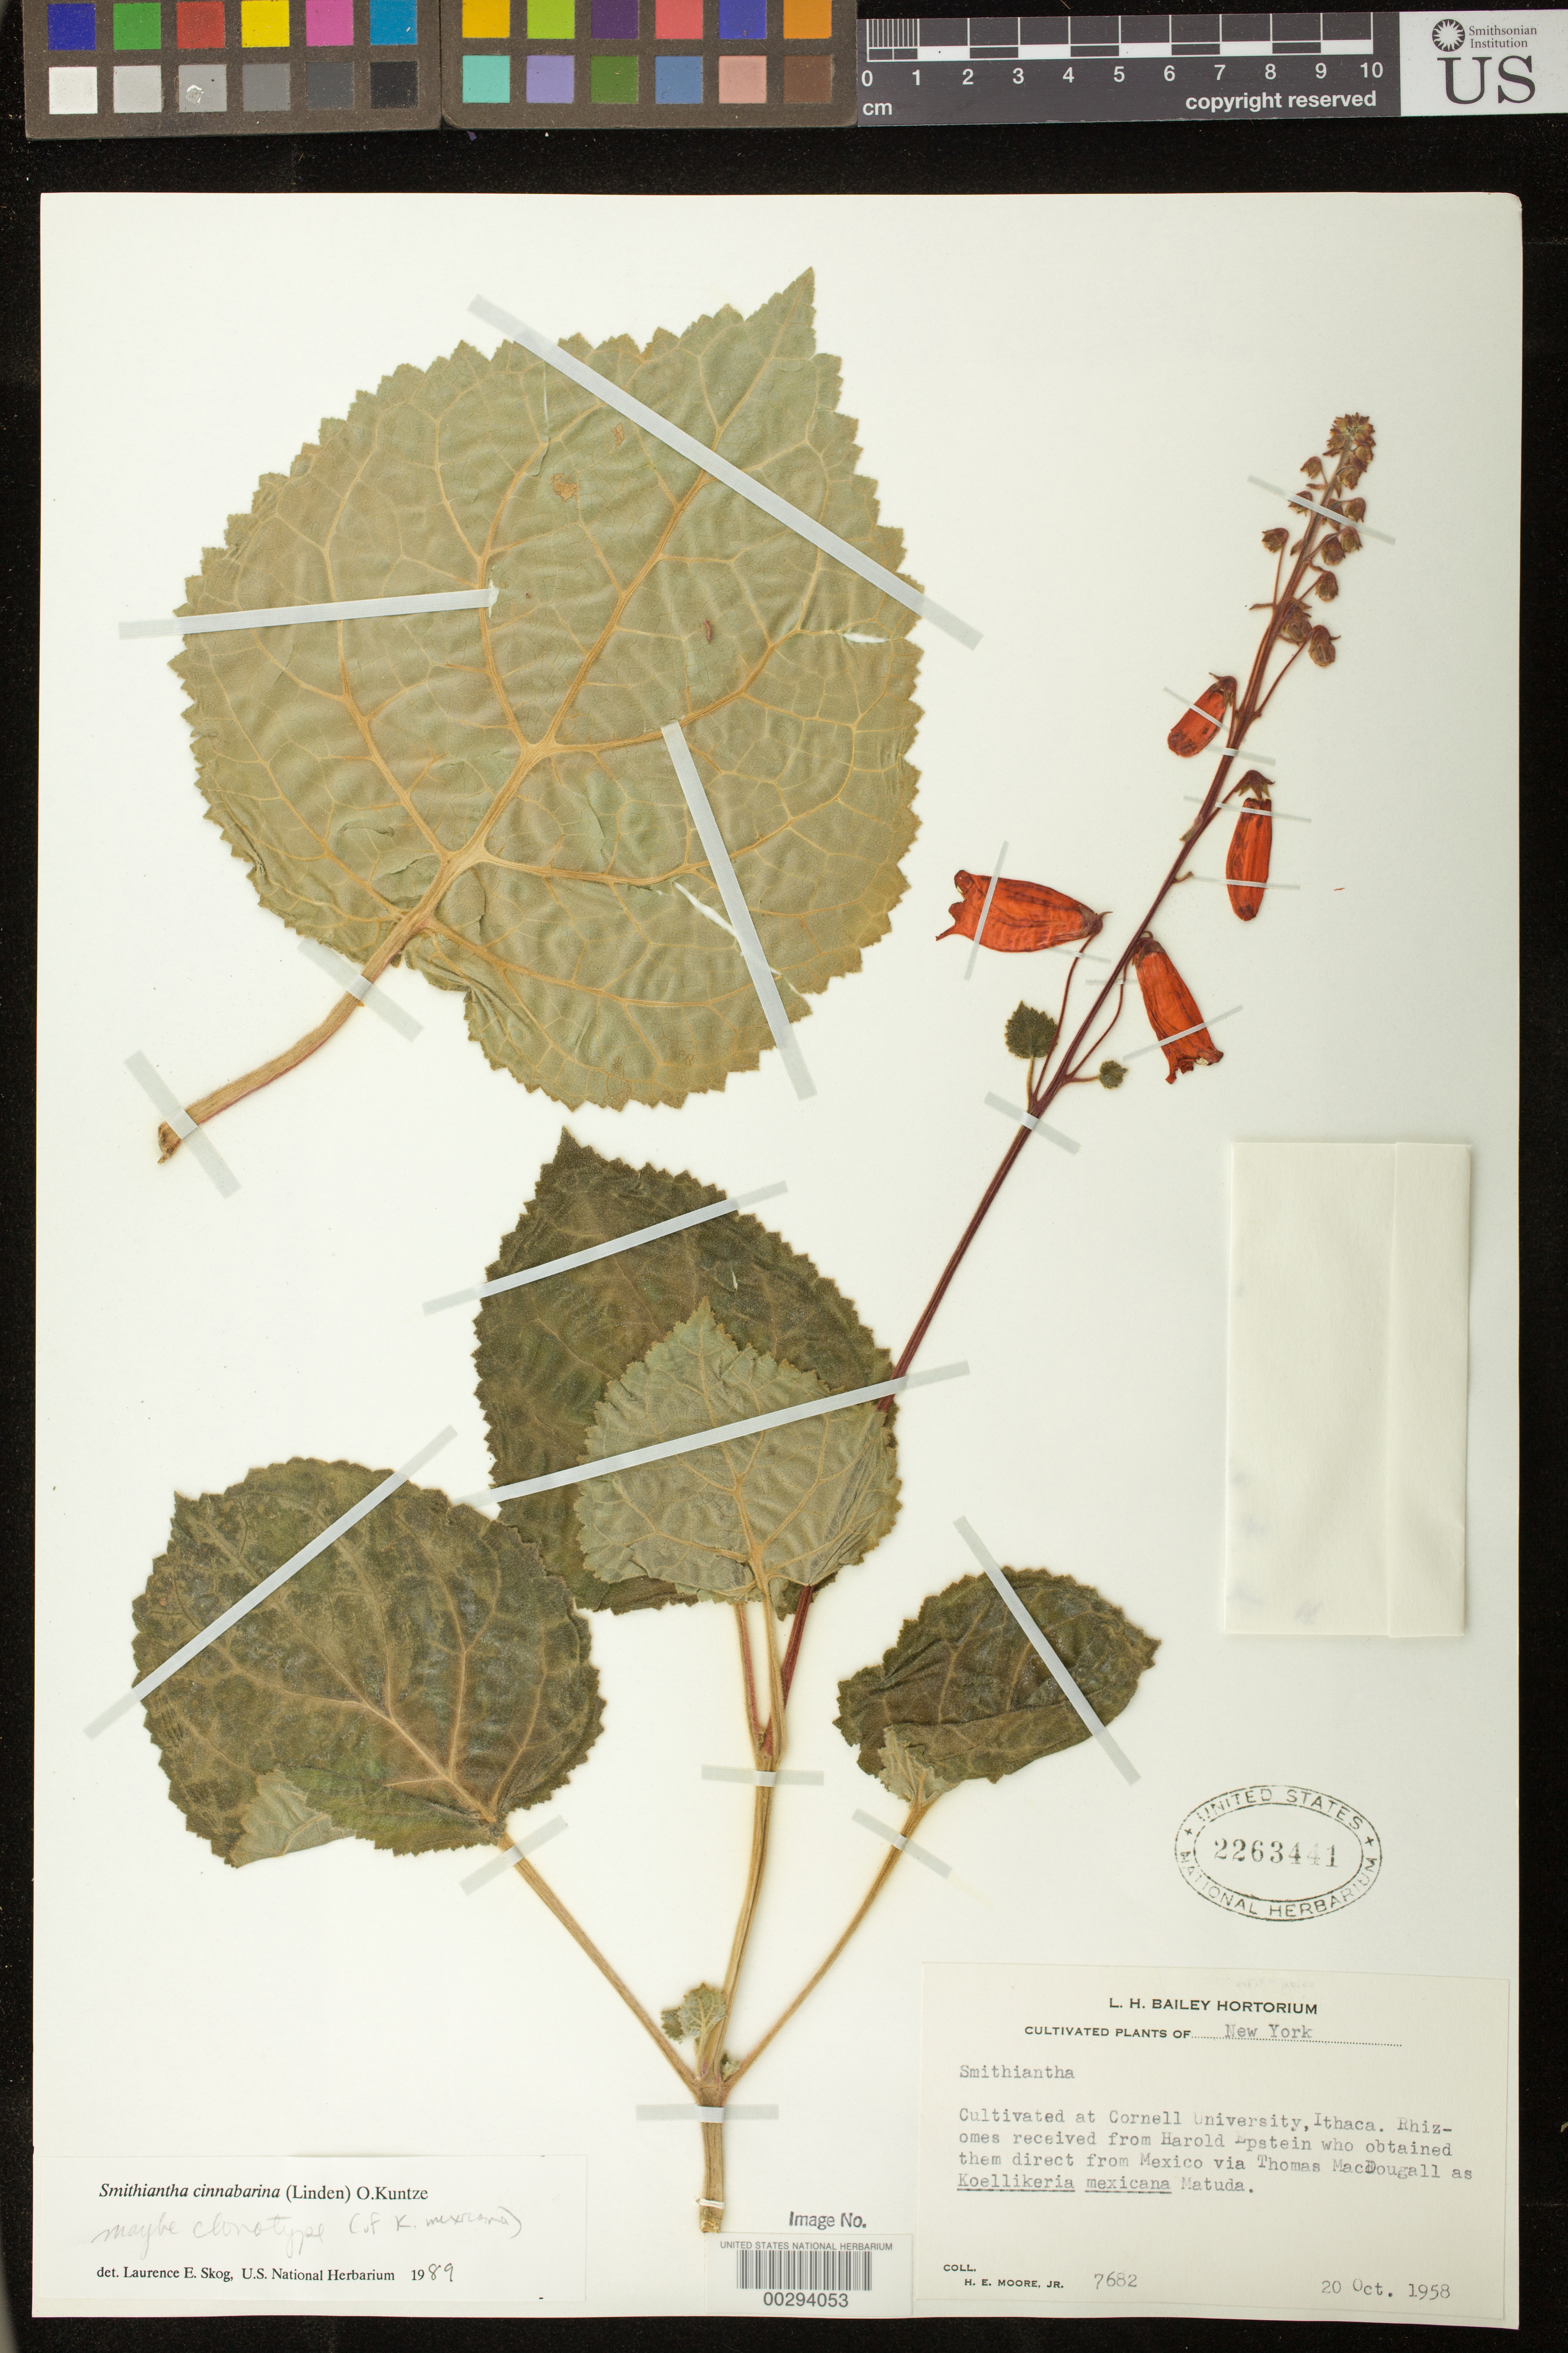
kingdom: Plantae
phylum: Tracheophyta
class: Magnoliopsida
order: Lamiales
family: Gesneriaceae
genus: Smithiantha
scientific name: Smithiantha cinnabarina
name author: (Linden) Kuntze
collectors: H. E. Moore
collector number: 7682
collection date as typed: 20 Oct 1958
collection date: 1958-10-20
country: United States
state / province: New York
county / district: Tompkins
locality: Cultivated at Cornell University, Ithaca, NY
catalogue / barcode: US 2263441